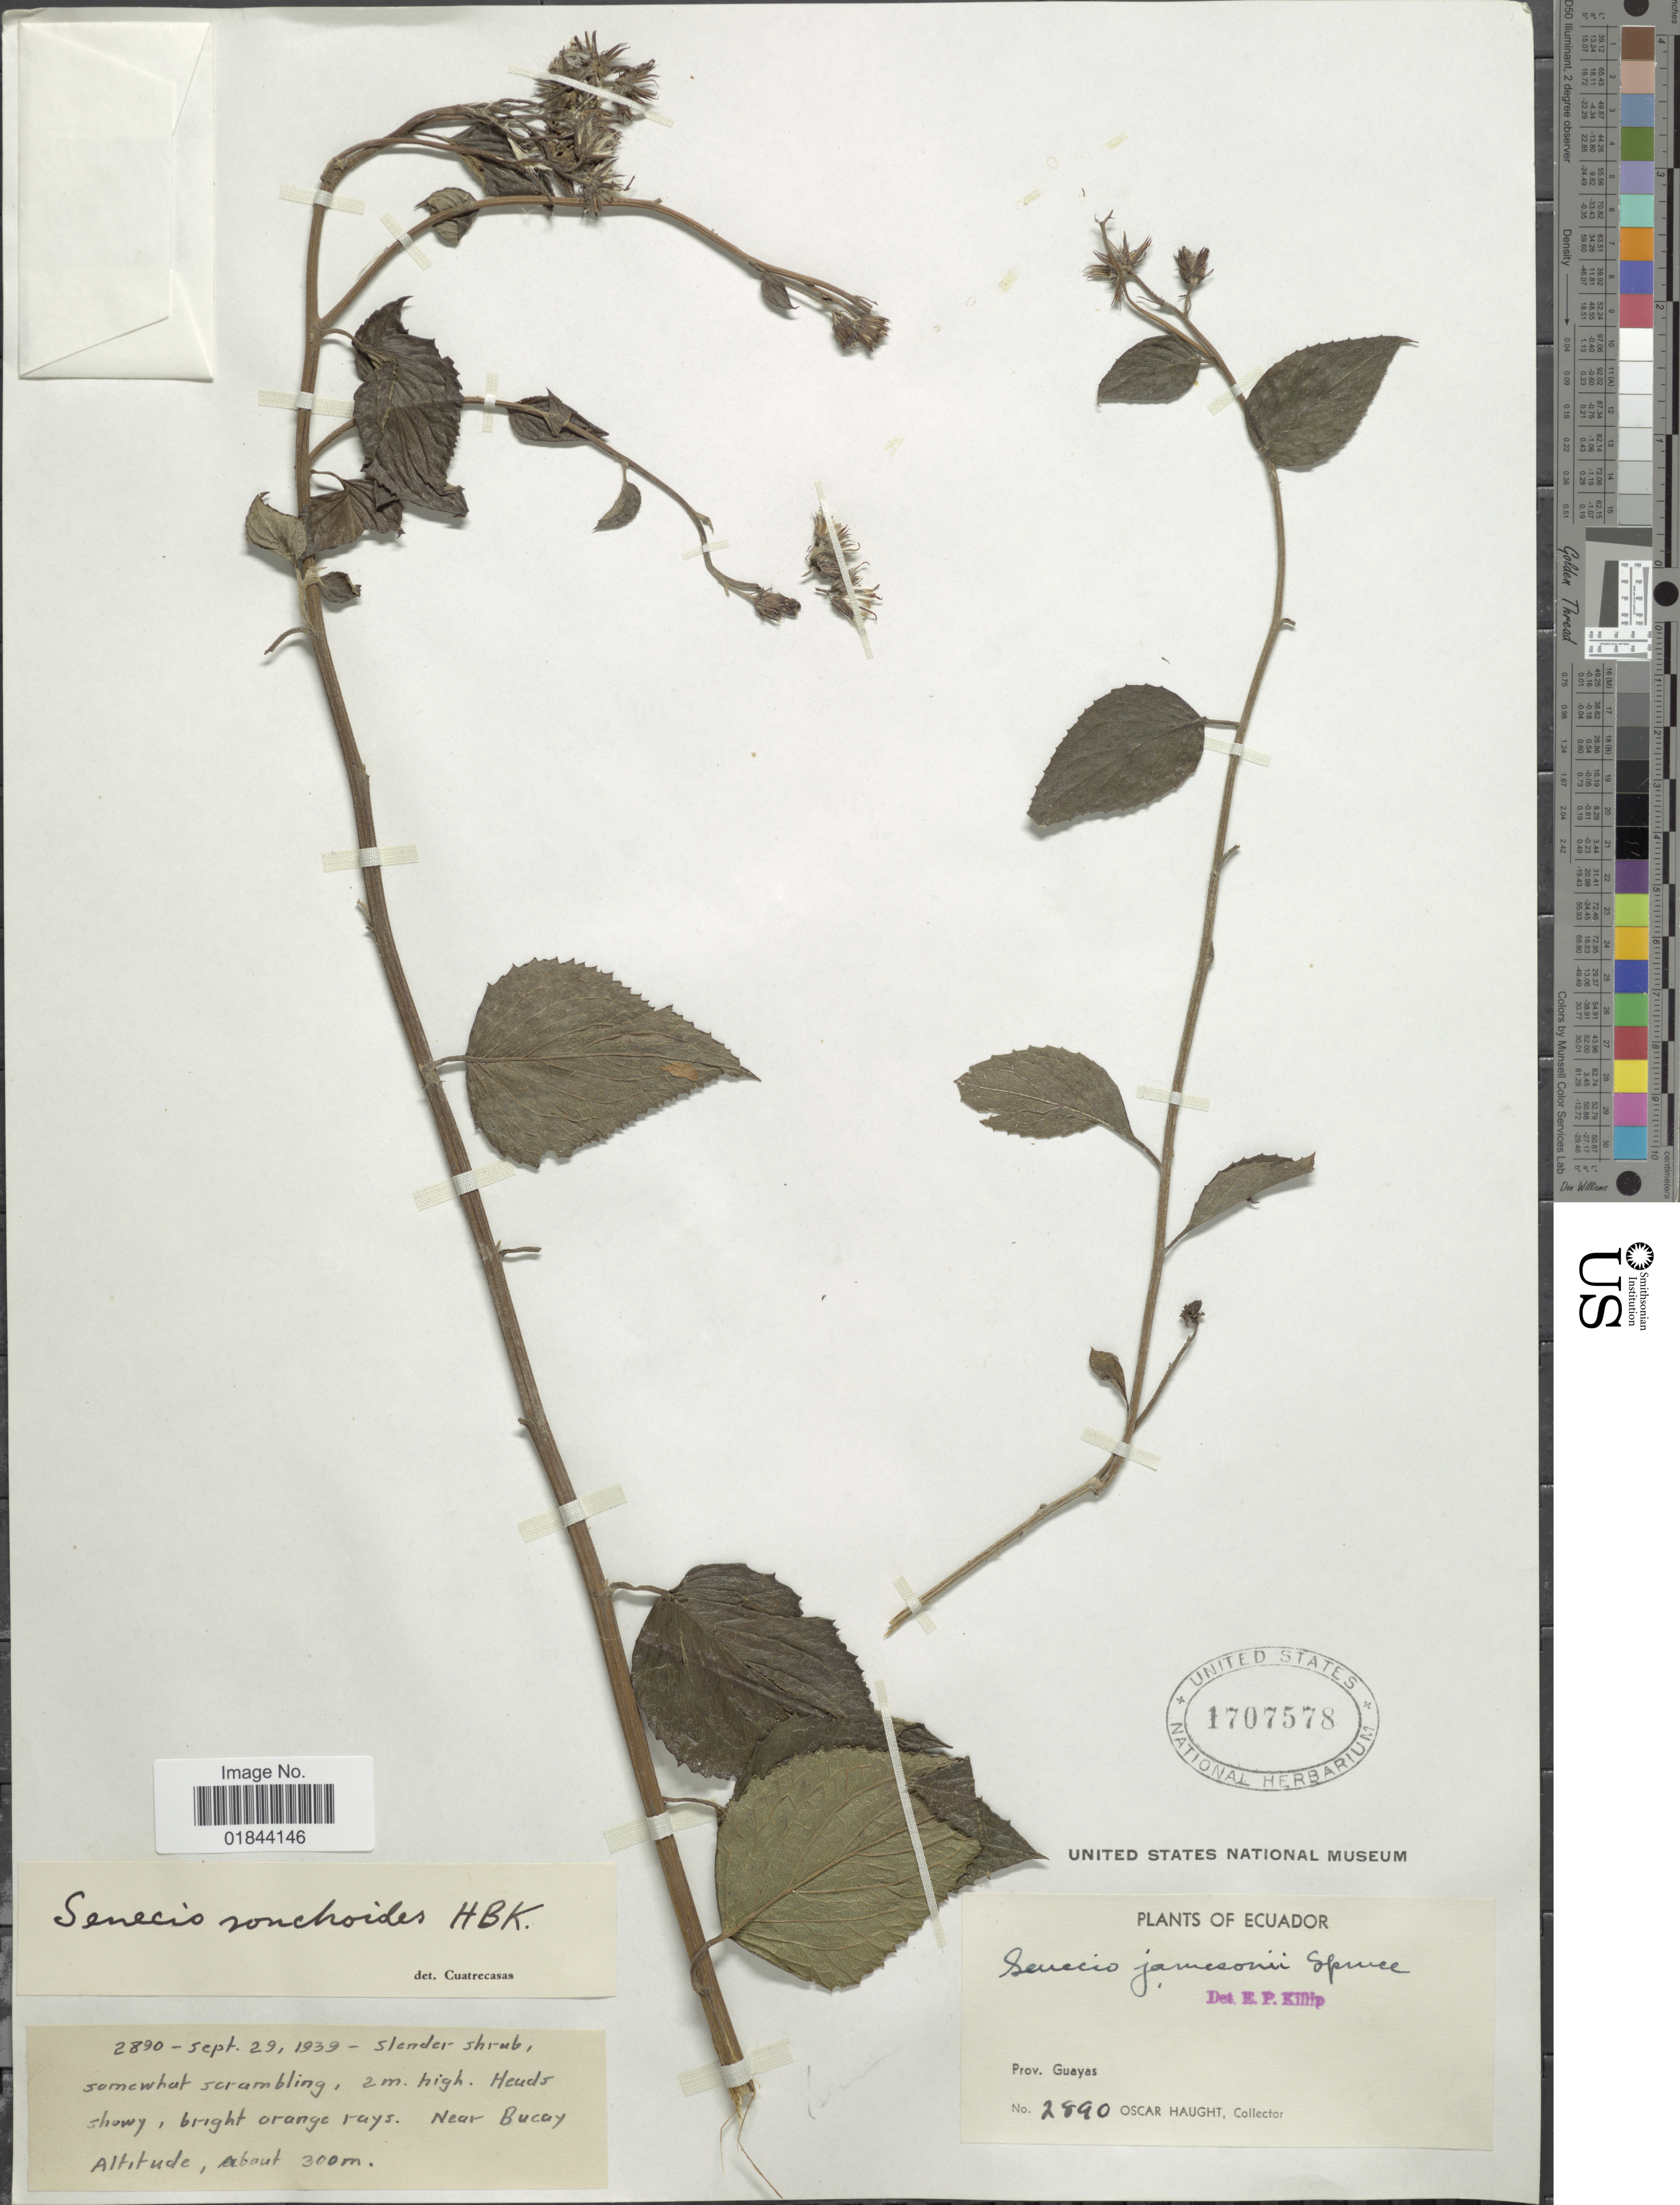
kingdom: Plantae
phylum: Tracheophyta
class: Magnoliopsida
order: Asterales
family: Asteraceae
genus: Pseudogynoxys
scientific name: Pseudogynoxys sonchoides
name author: (Kunth) Cuatrec.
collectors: O. L. Haught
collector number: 2890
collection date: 1939-09-29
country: Ecuador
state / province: Guayas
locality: Near Bucay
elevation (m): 300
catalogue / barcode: US 1707578